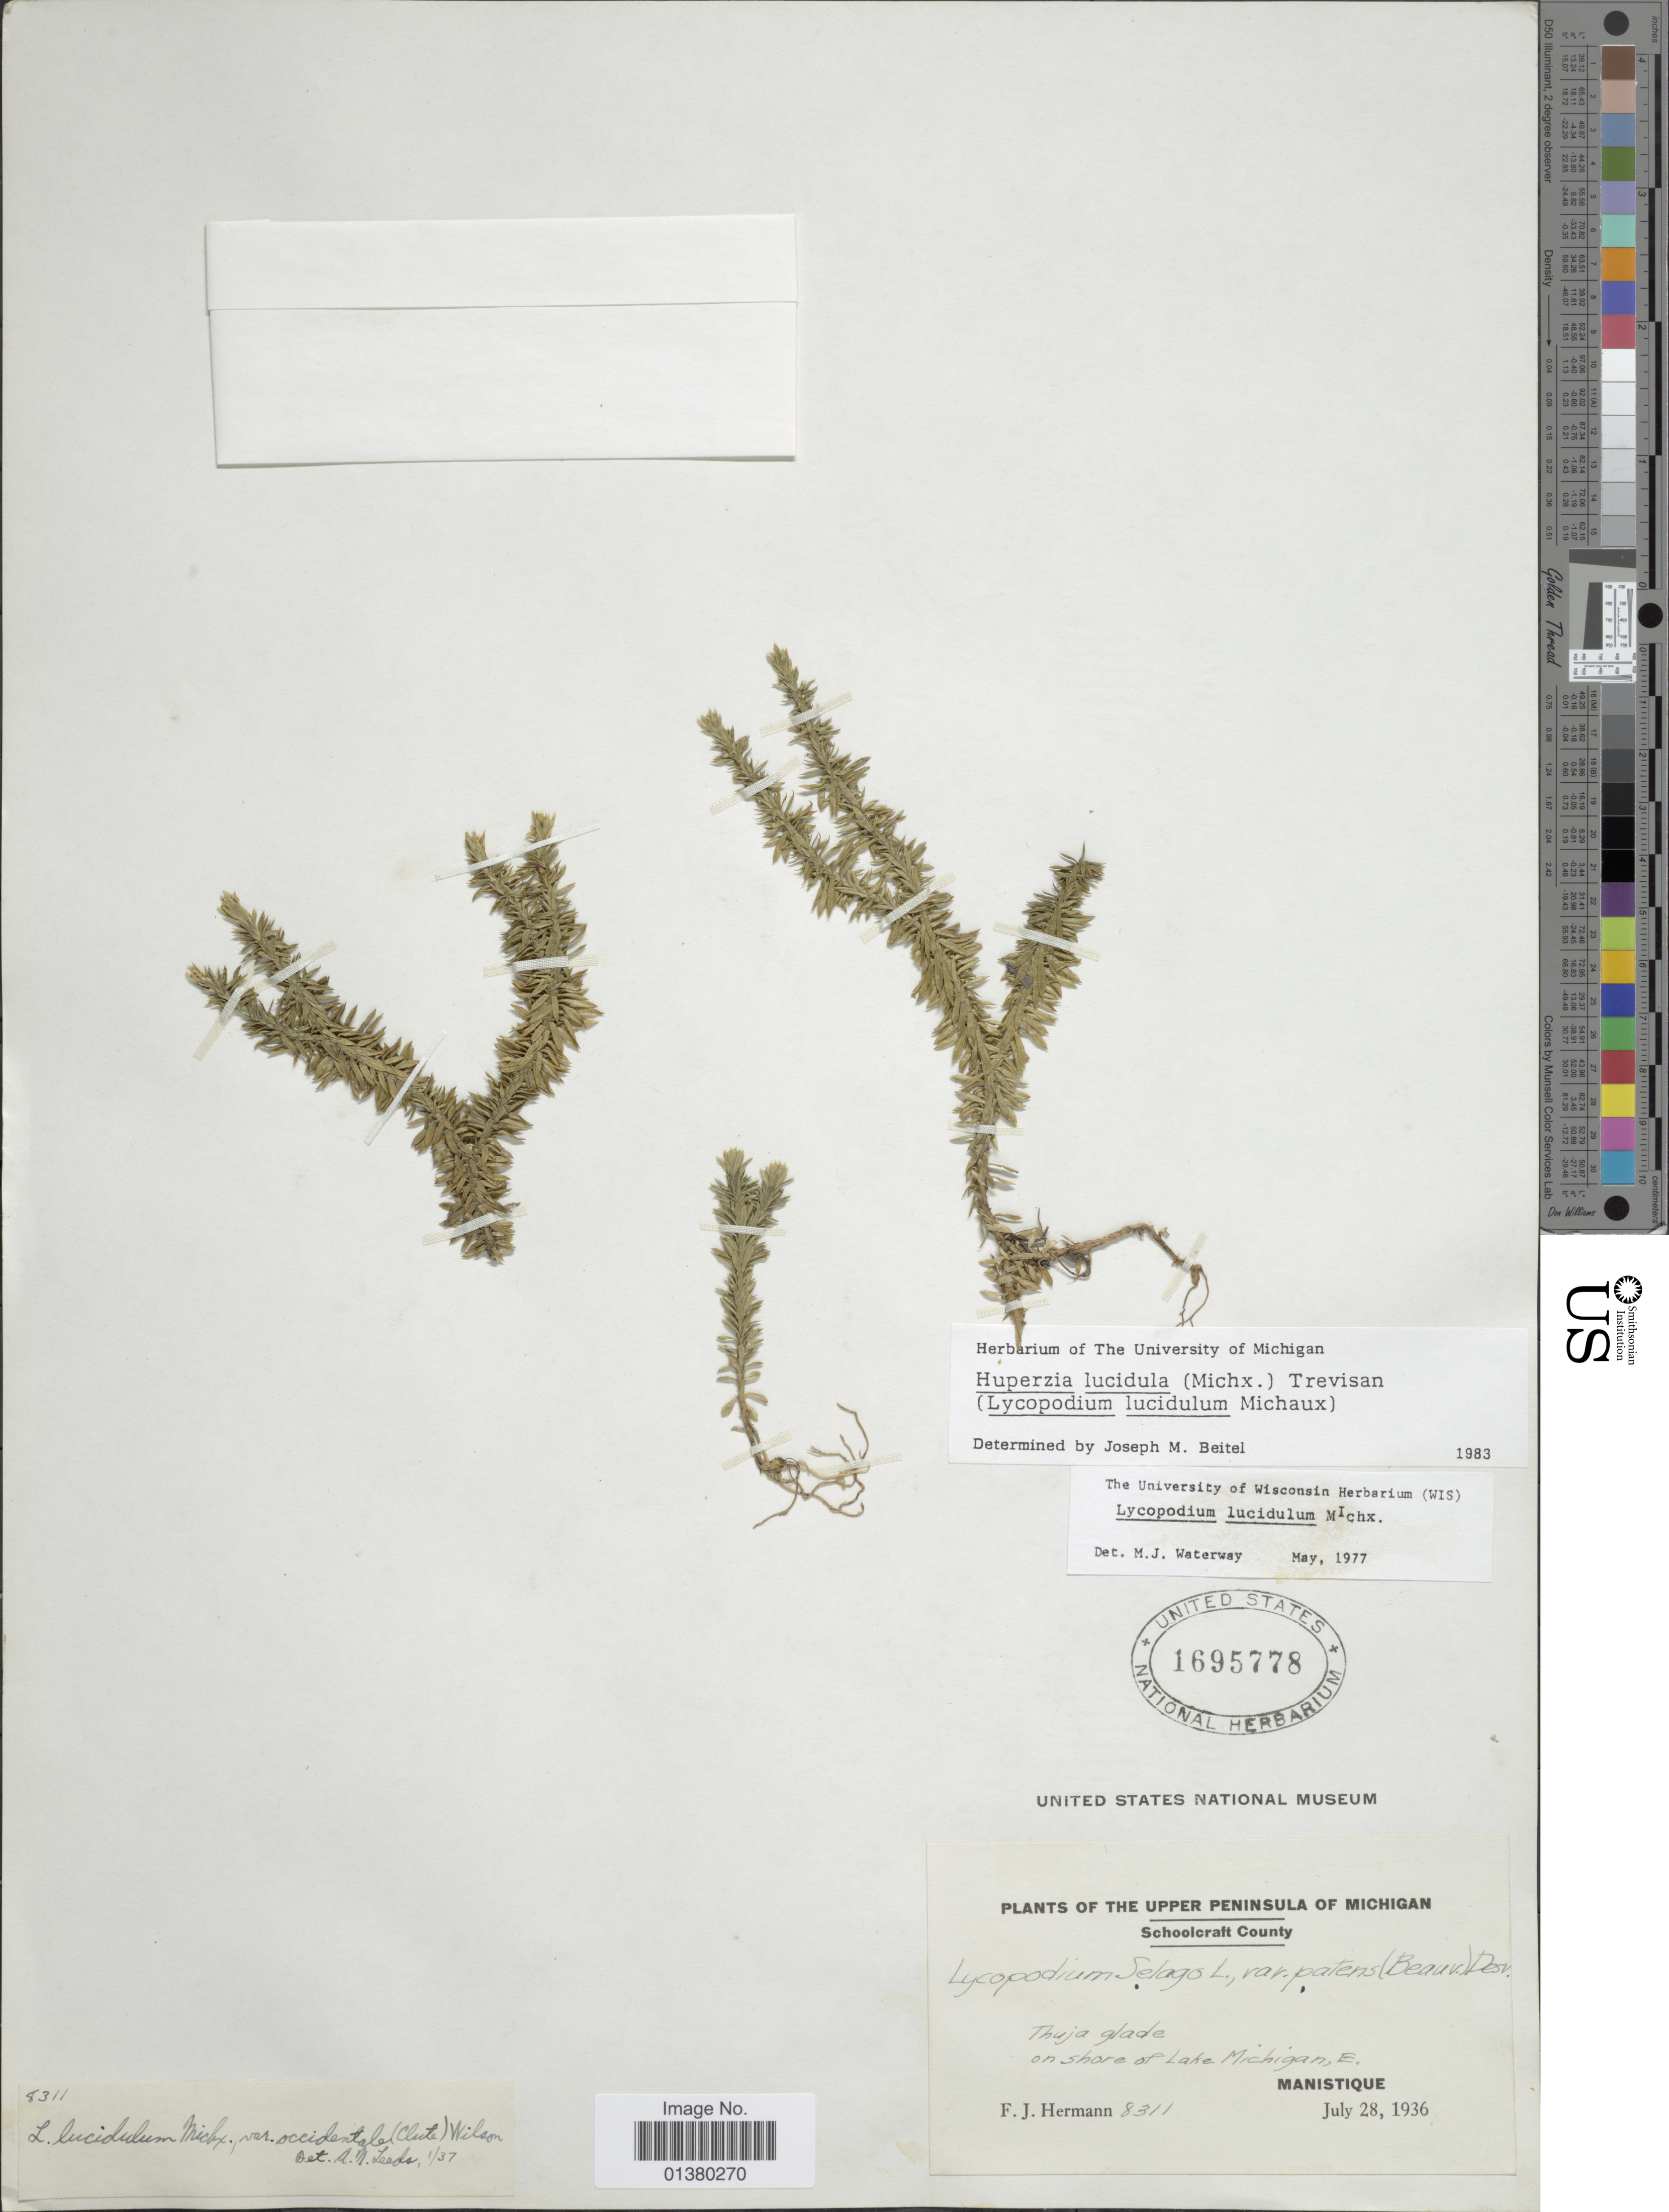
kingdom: Plantae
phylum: Tracheophyta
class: Lycopodiopsida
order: Lycopodiales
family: Lycopodiaceae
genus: Huperzia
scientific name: Huperzia lucidula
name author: (Michx.) Trevis.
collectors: F. J. Hermann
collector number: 8311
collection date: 1936-07-28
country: United States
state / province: Michigan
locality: The Upper Peninsula of Michigan, Schoolcraft County, Thuja glade, on shore of Lake Michigan, E Manistique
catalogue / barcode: US 1695778